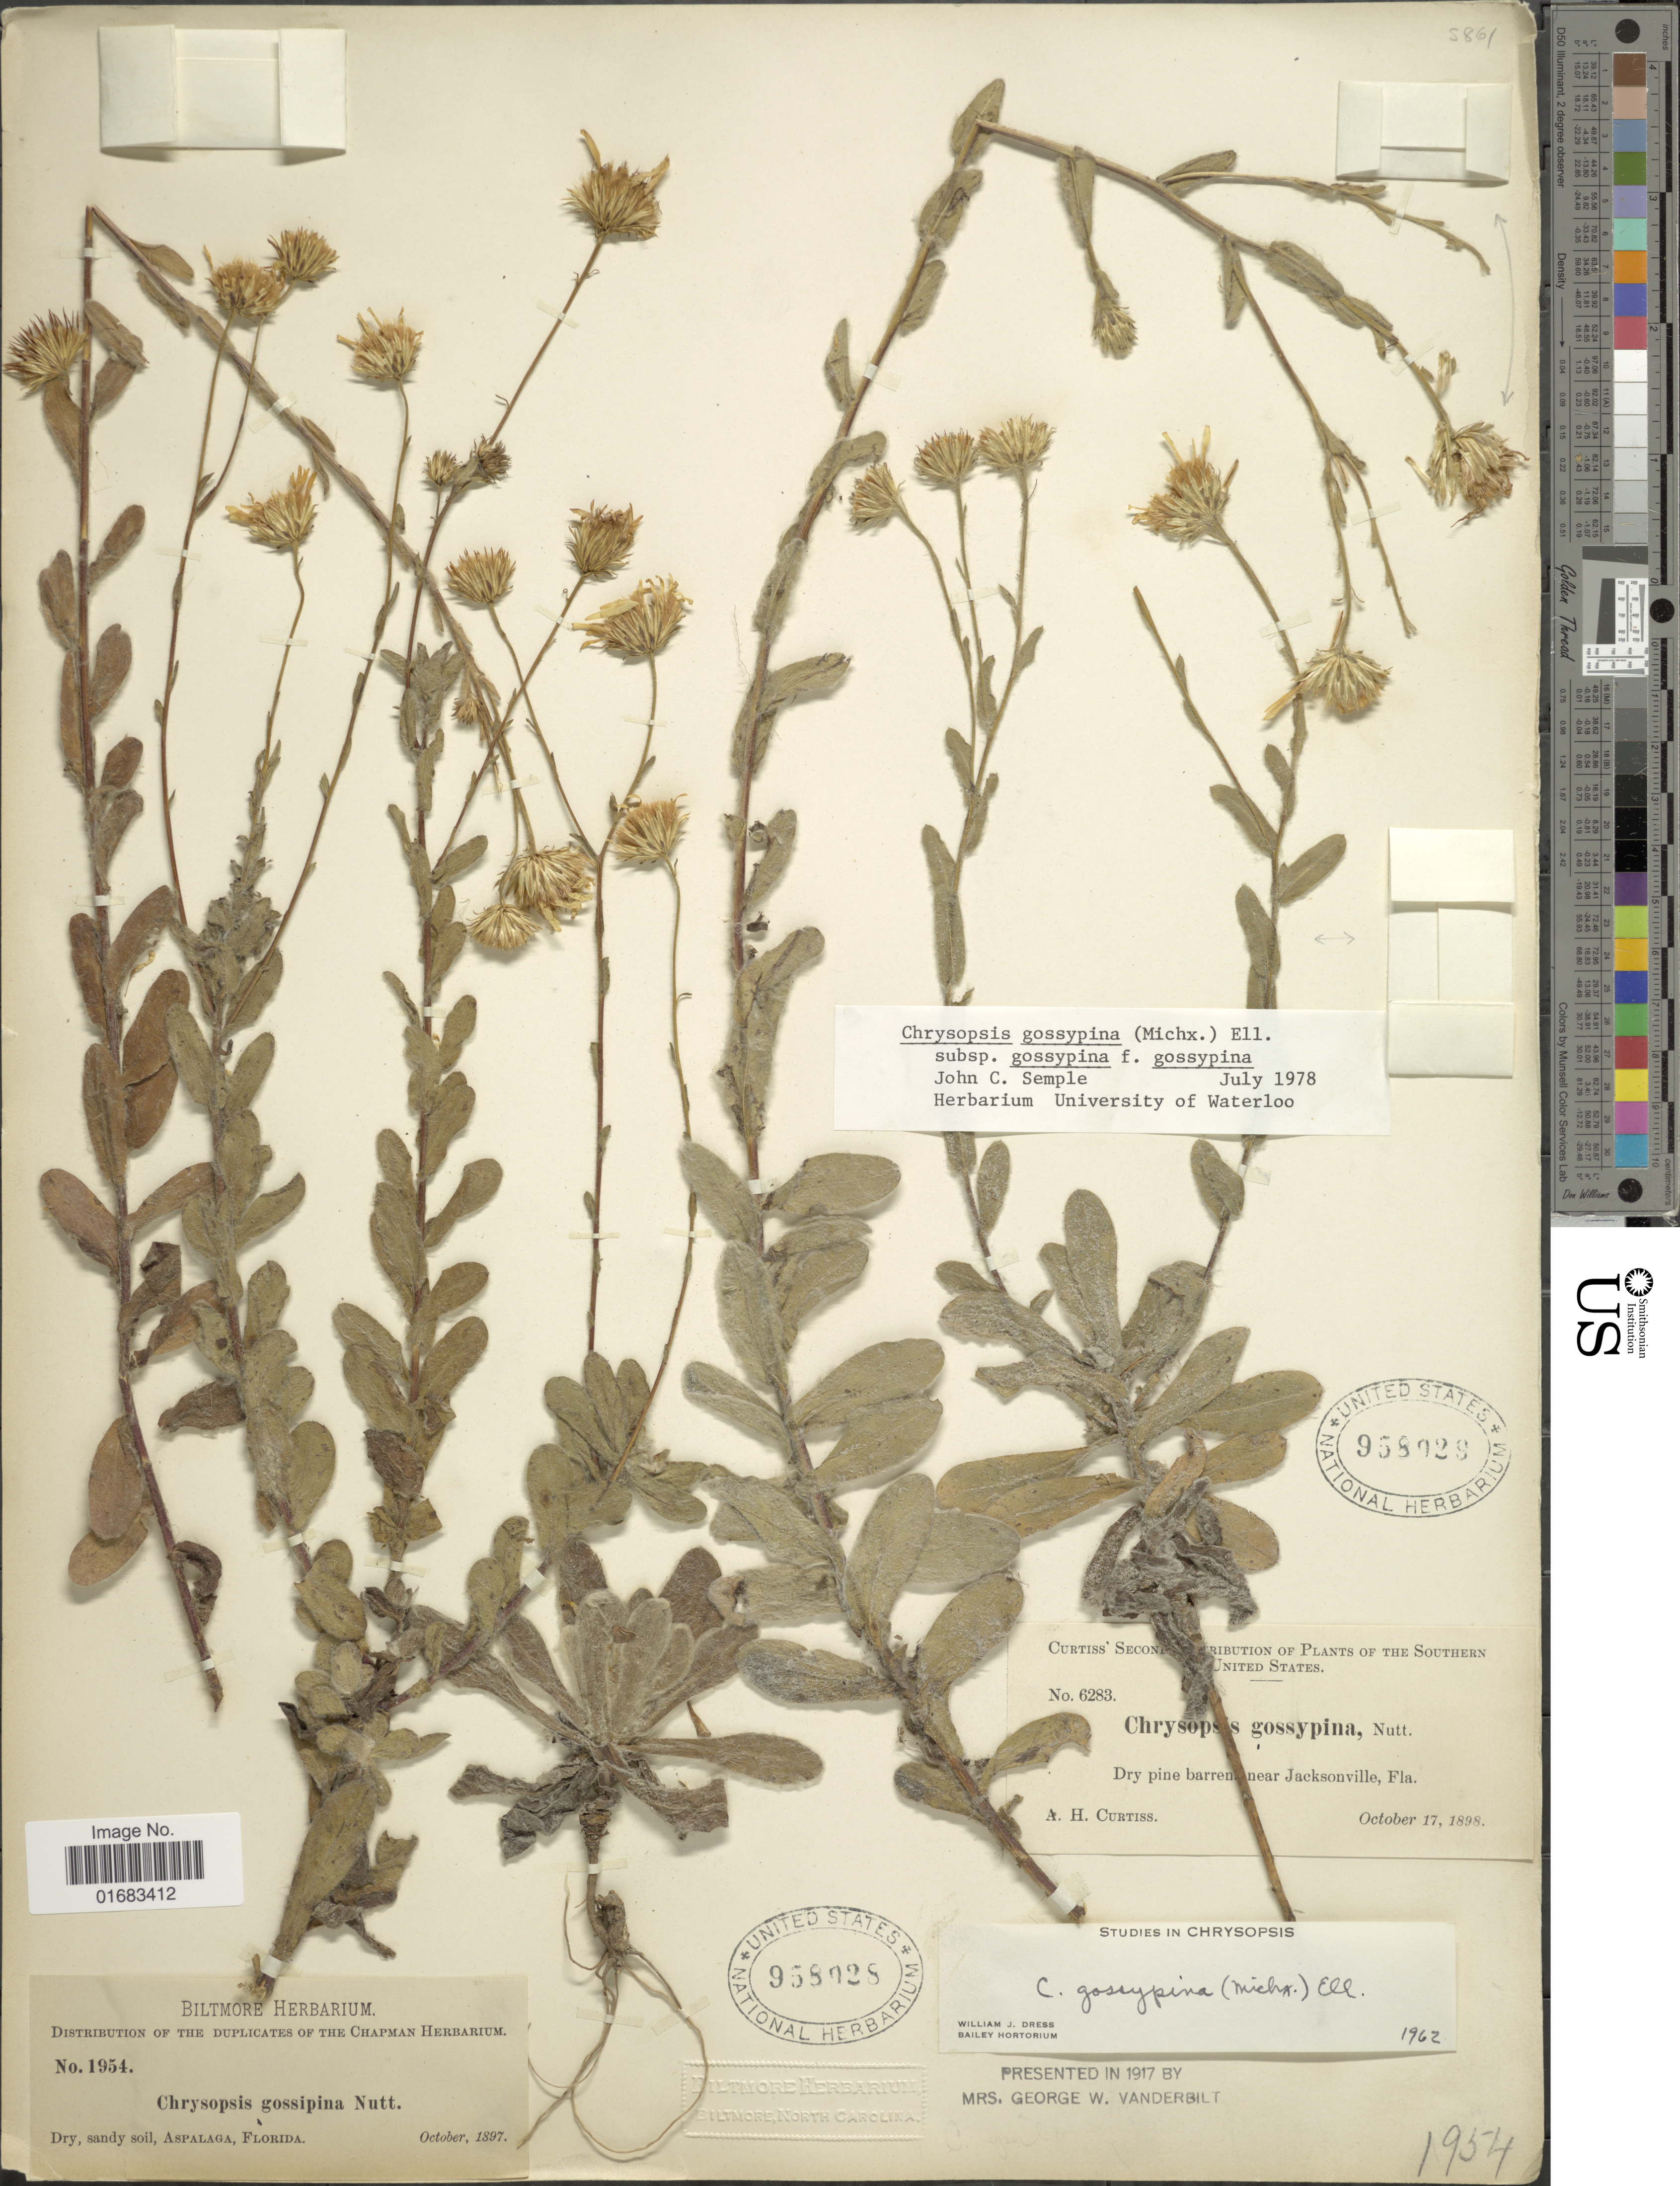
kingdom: Plantae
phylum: Tracheophyta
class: Magnoliopsida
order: Asterales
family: Asteraceae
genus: Chrysopsis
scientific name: Chrysopsis gossypina f. gossypina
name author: (Michx.) Elliott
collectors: ex herb. Biltmore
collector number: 1954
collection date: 1897-10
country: United States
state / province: Florida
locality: Aspalaga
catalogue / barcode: US 958928